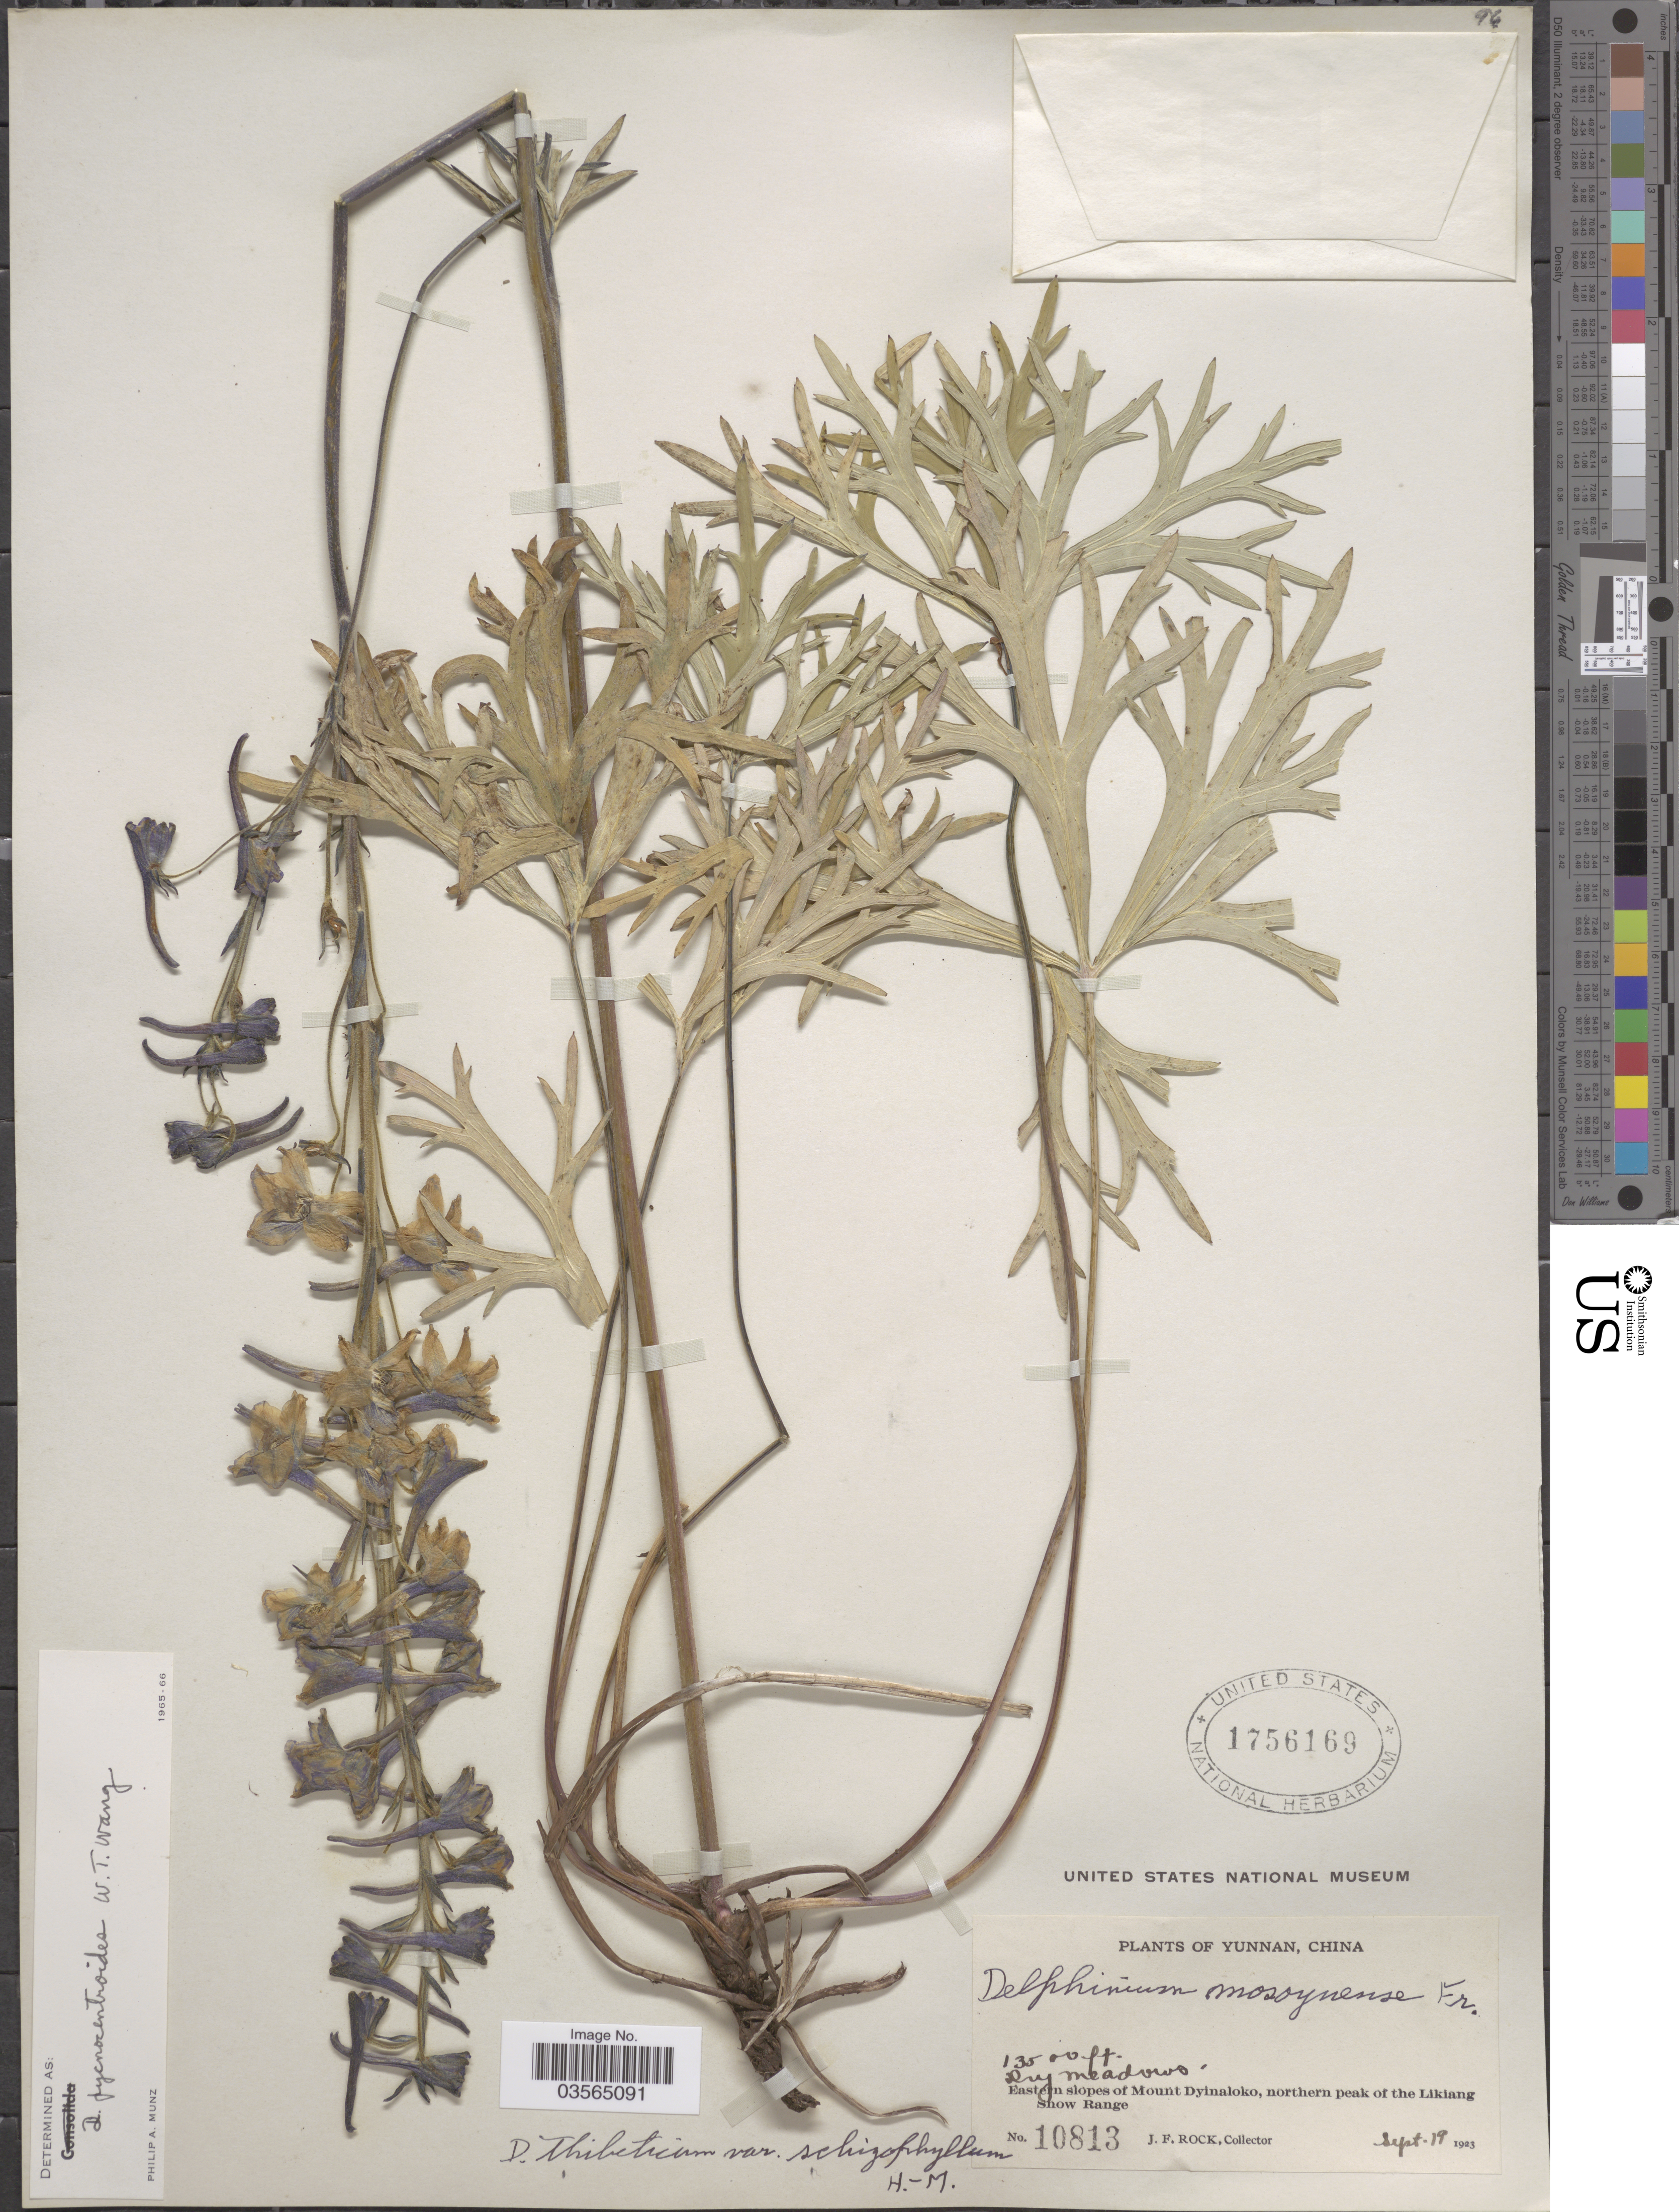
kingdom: Plantae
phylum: Tracheophyta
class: Magnoliopsida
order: Ranunculales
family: Ranunculaceae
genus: Delphinium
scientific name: Delphinium pycnocentroides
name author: W.T. Wang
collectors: J. Rock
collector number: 10813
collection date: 1923-09-19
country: China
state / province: Yunnan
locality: Eastern slopes of Mount Dyinaloko, northern peak of the Likiang Snow Range.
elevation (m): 4115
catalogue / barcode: US 1756169